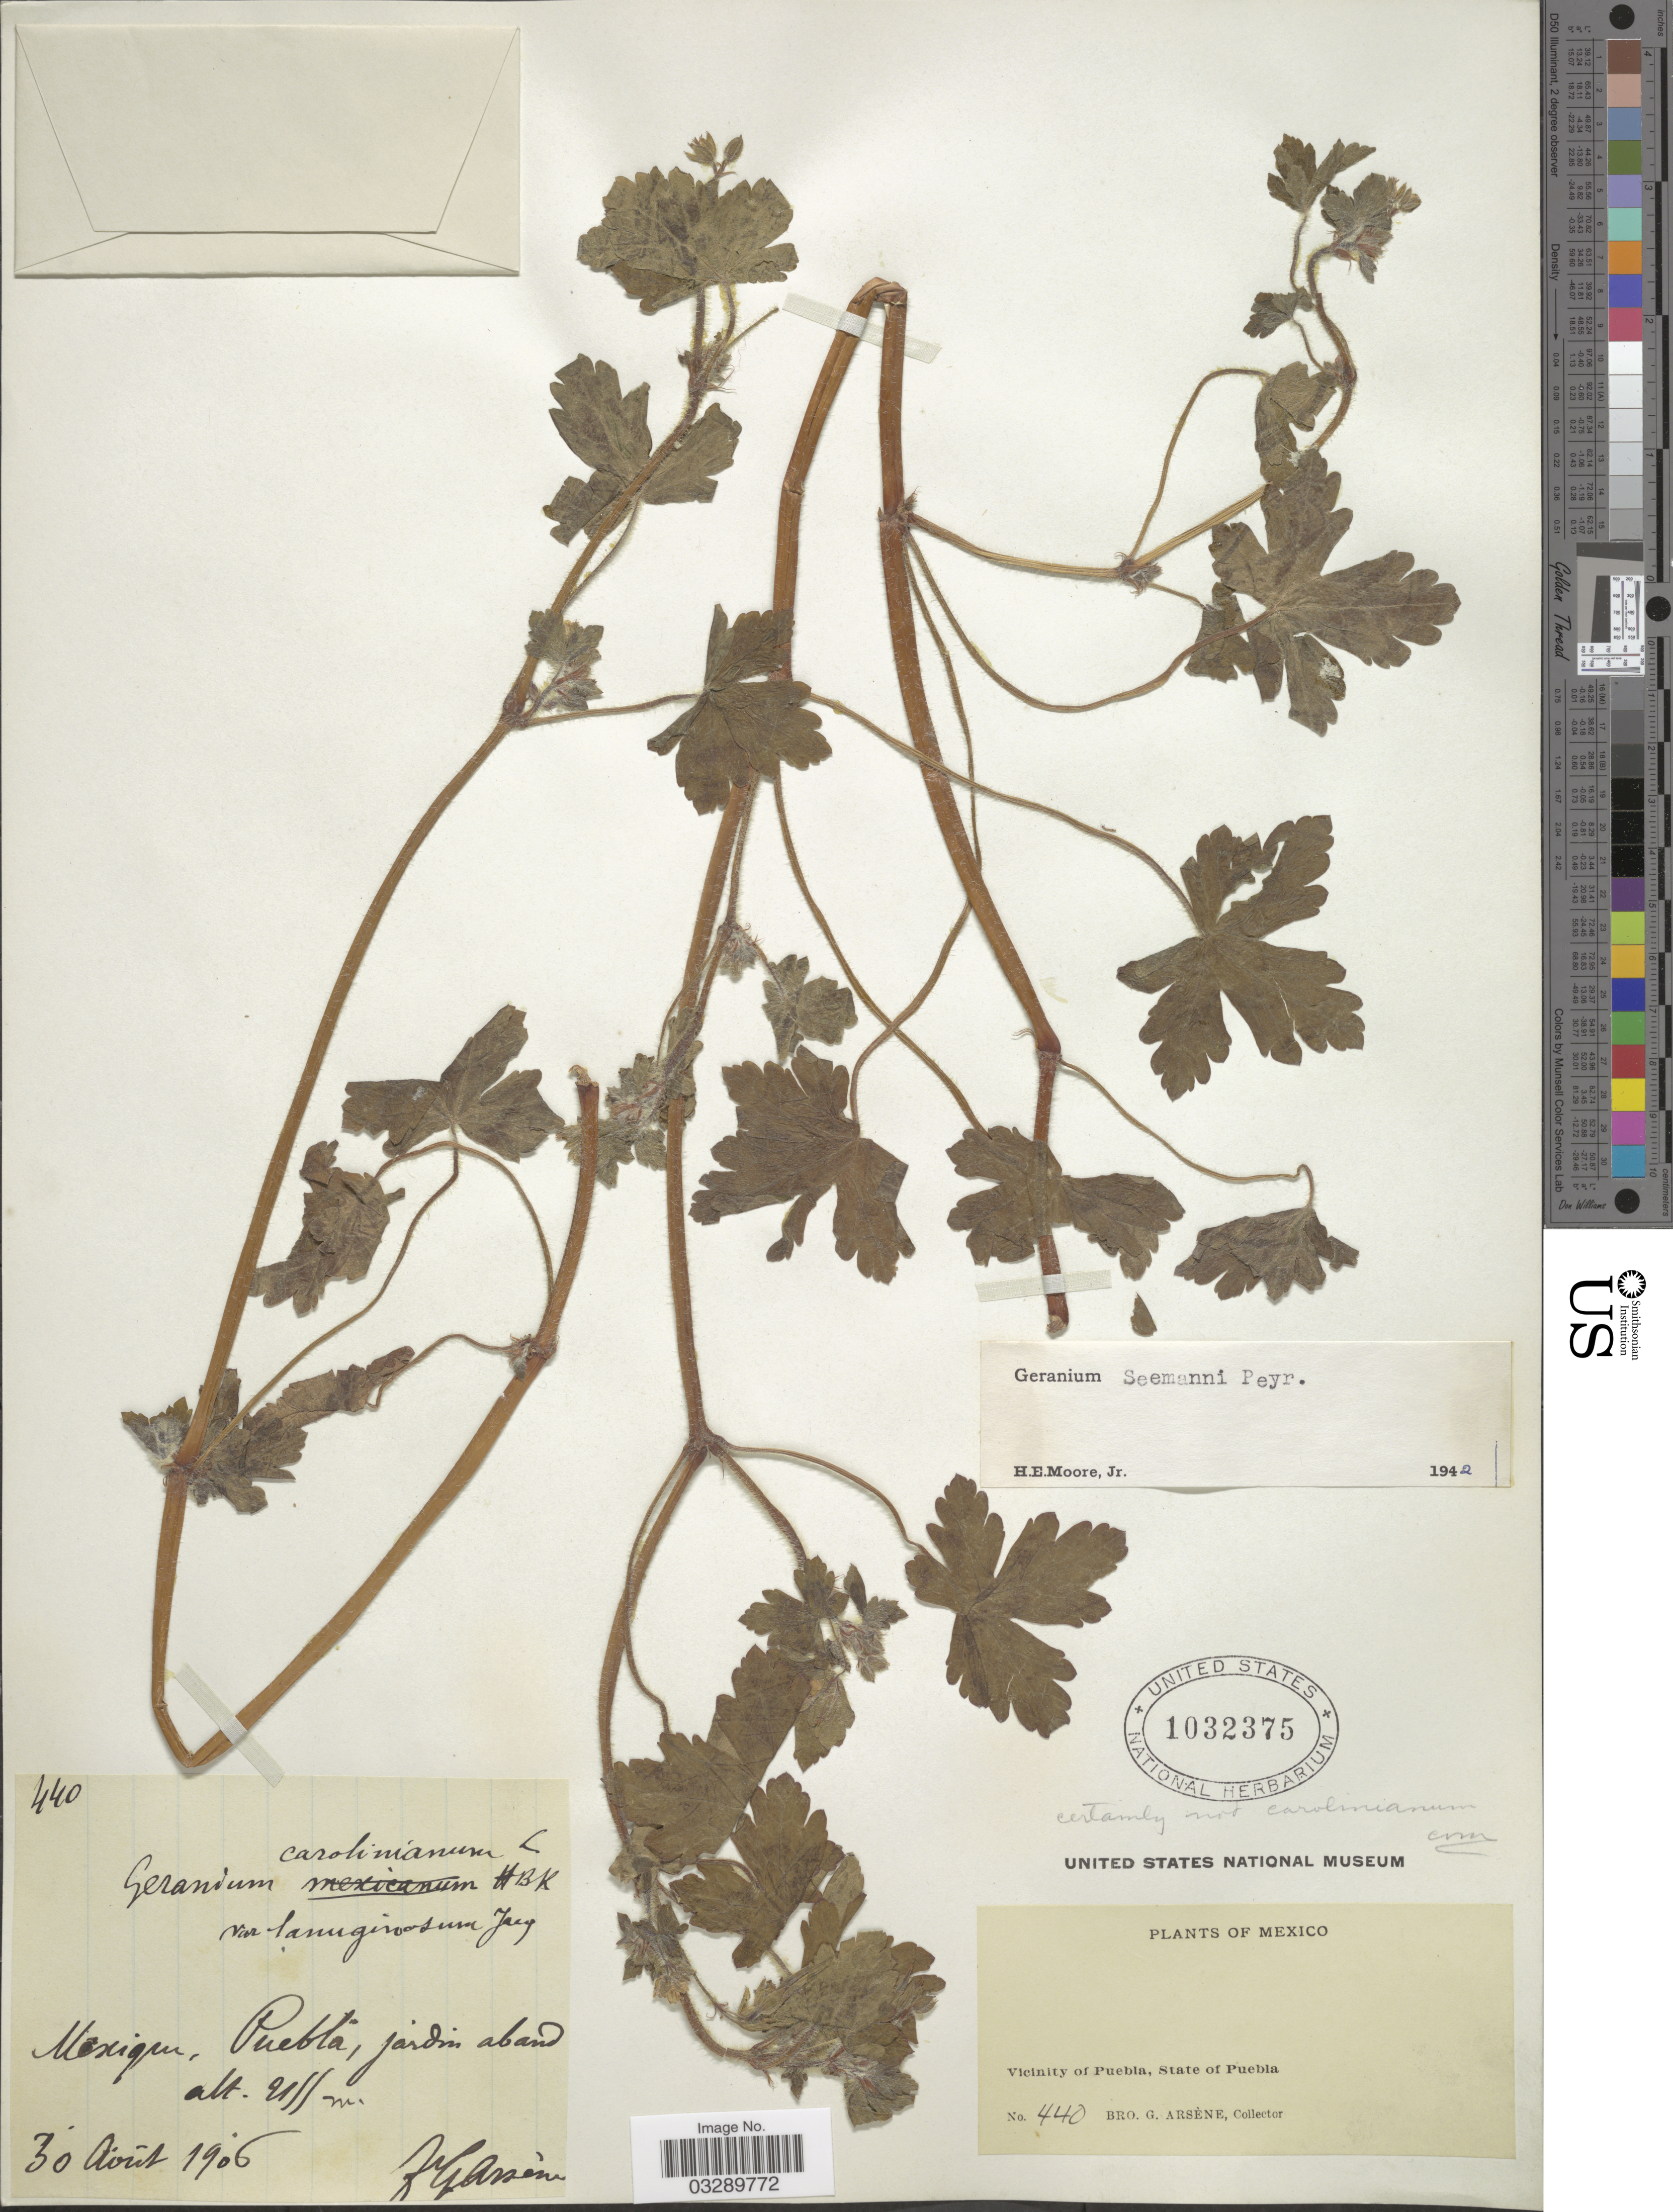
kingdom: Plantae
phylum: Tracheophyta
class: Magnoliopsida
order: Geraniales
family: Geraniaceae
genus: Geranium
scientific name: Geranium seemannii subsp. seemannii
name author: Peyr.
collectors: Bro. G. Arsène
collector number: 440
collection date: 1906-08-30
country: Mexico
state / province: Puebla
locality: Puebla, jardin aband.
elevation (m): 2155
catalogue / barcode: US 1032375